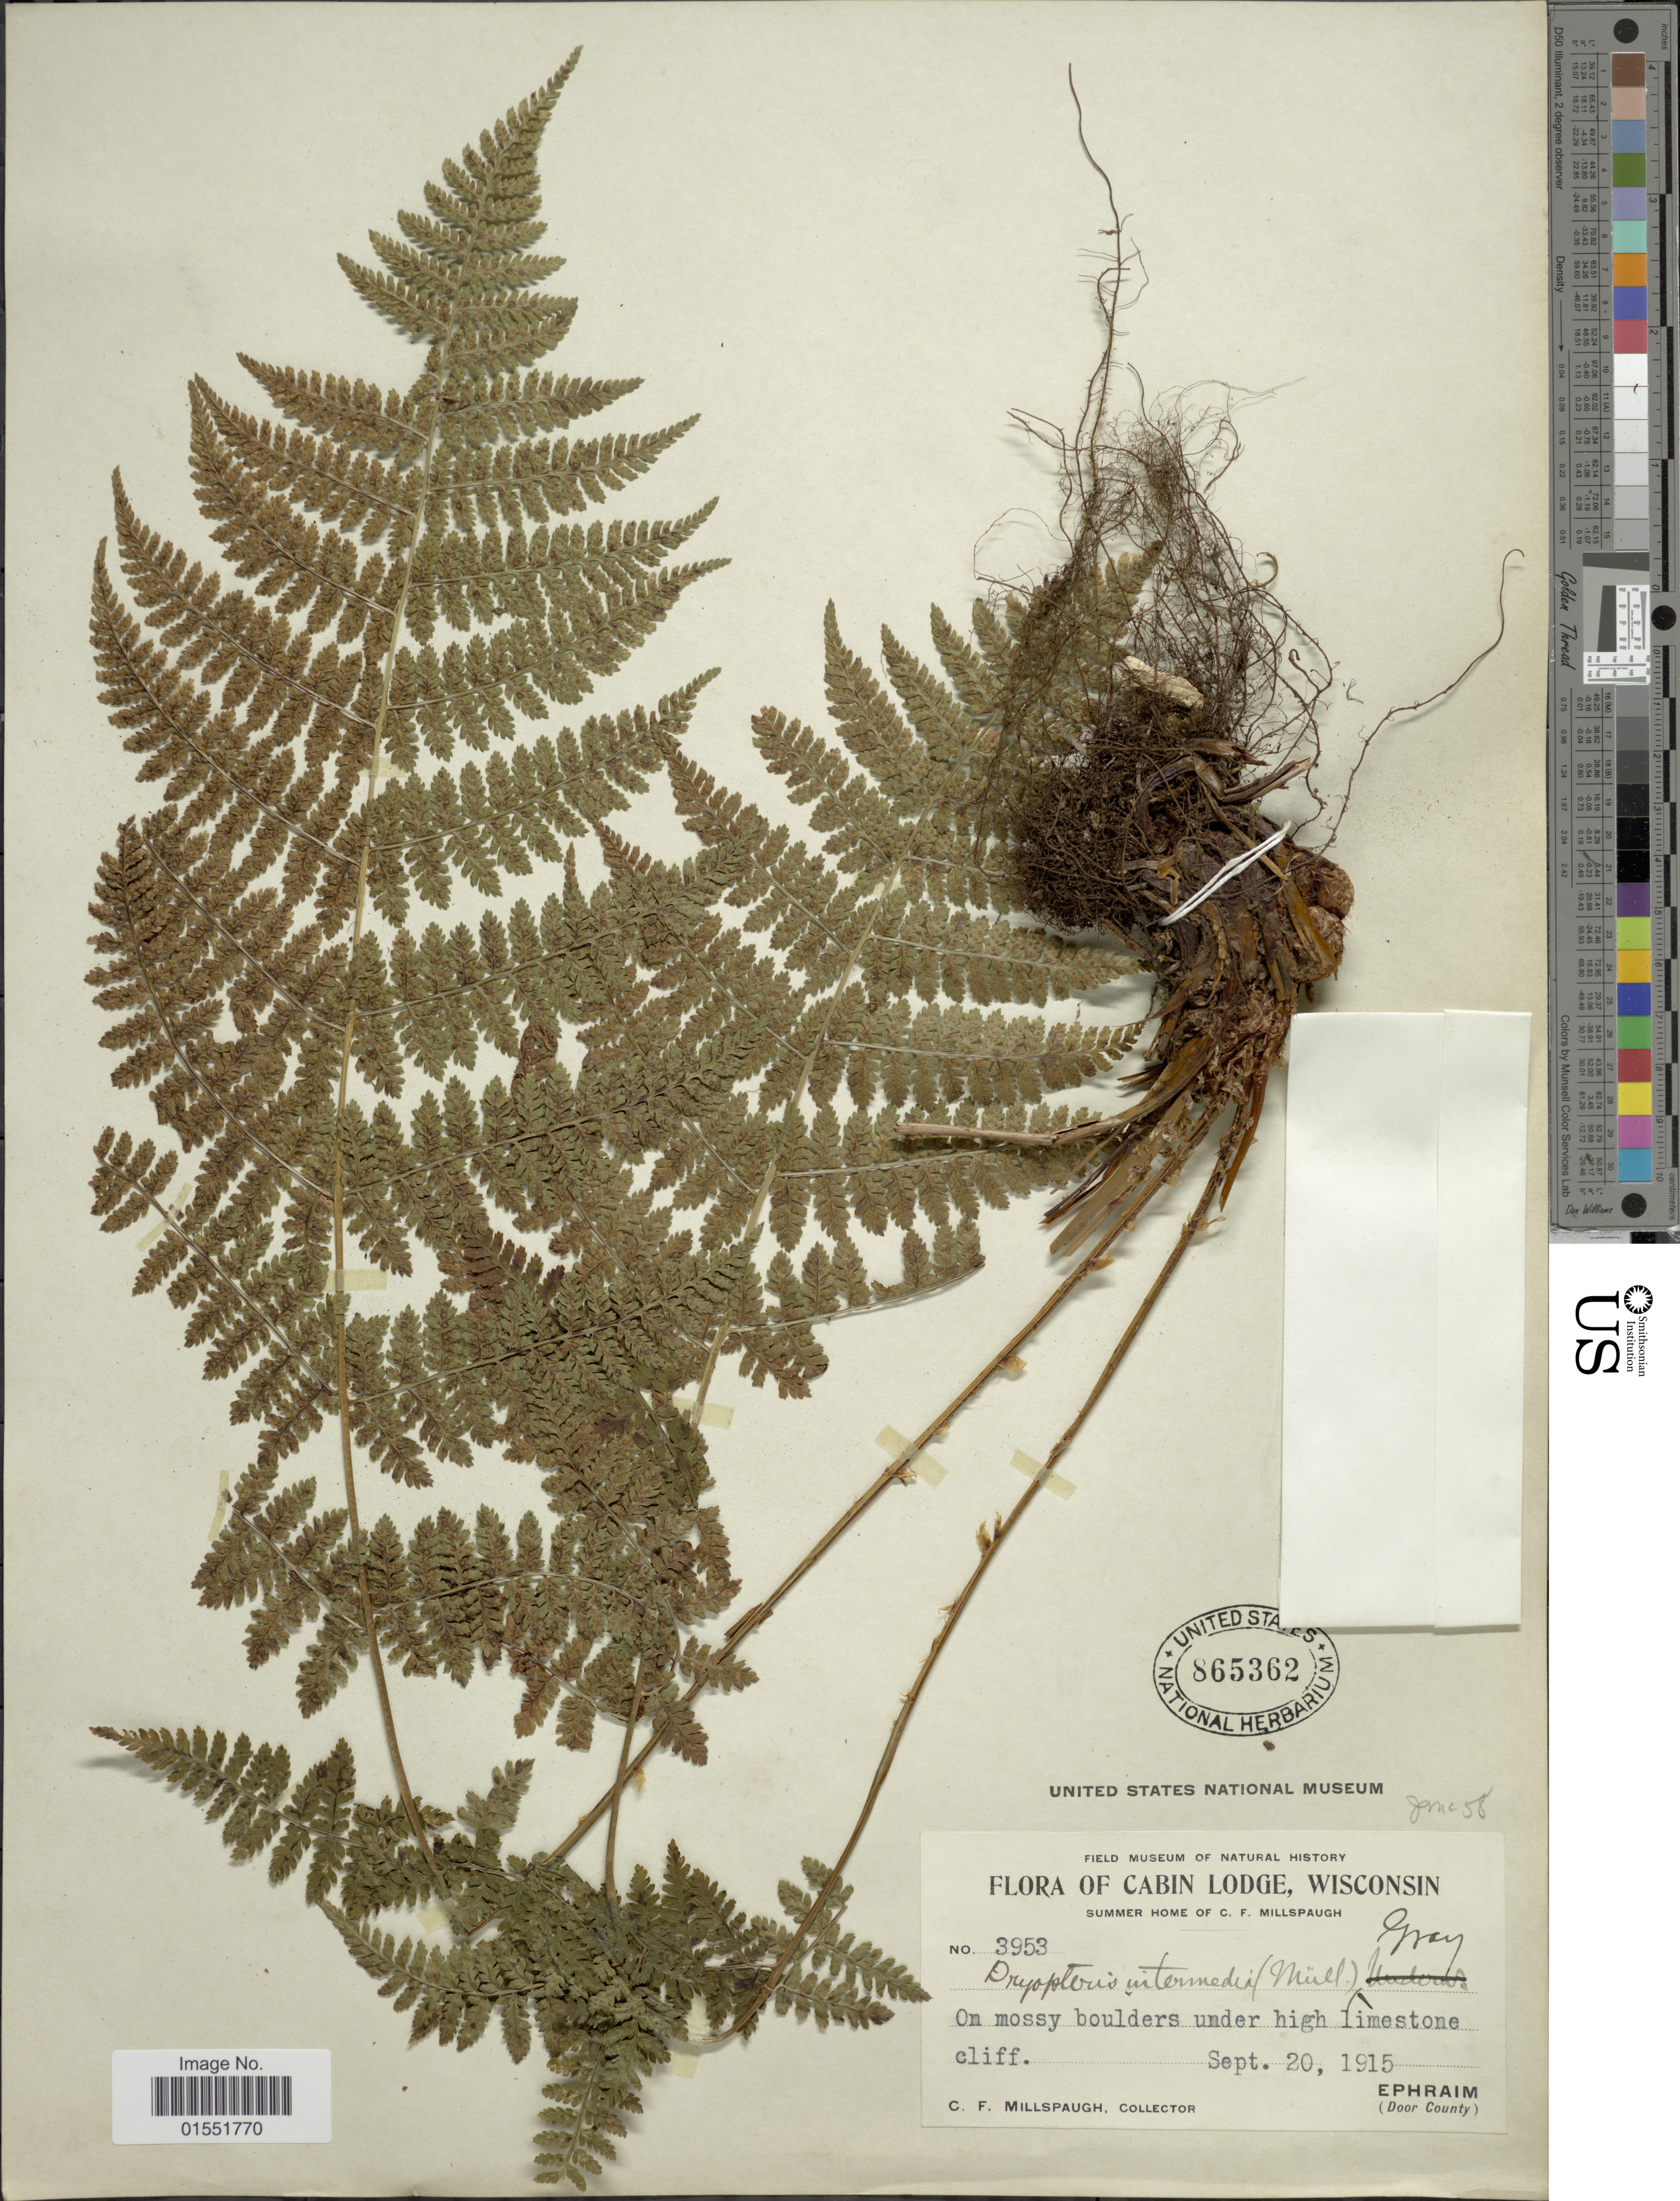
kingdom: Plantae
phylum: Tracheophyta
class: Polypodiopsida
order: Polypodiales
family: Dryopteridaceae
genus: Dryopteris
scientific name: Dryopteris intermedia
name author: (Muhl.) A. Gray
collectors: C. F. Millspaugh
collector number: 3953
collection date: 1915-09-20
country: United States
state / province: Wisconsin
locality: Cabin Lodge. Ephraim (Door County)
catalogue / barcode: US 865362